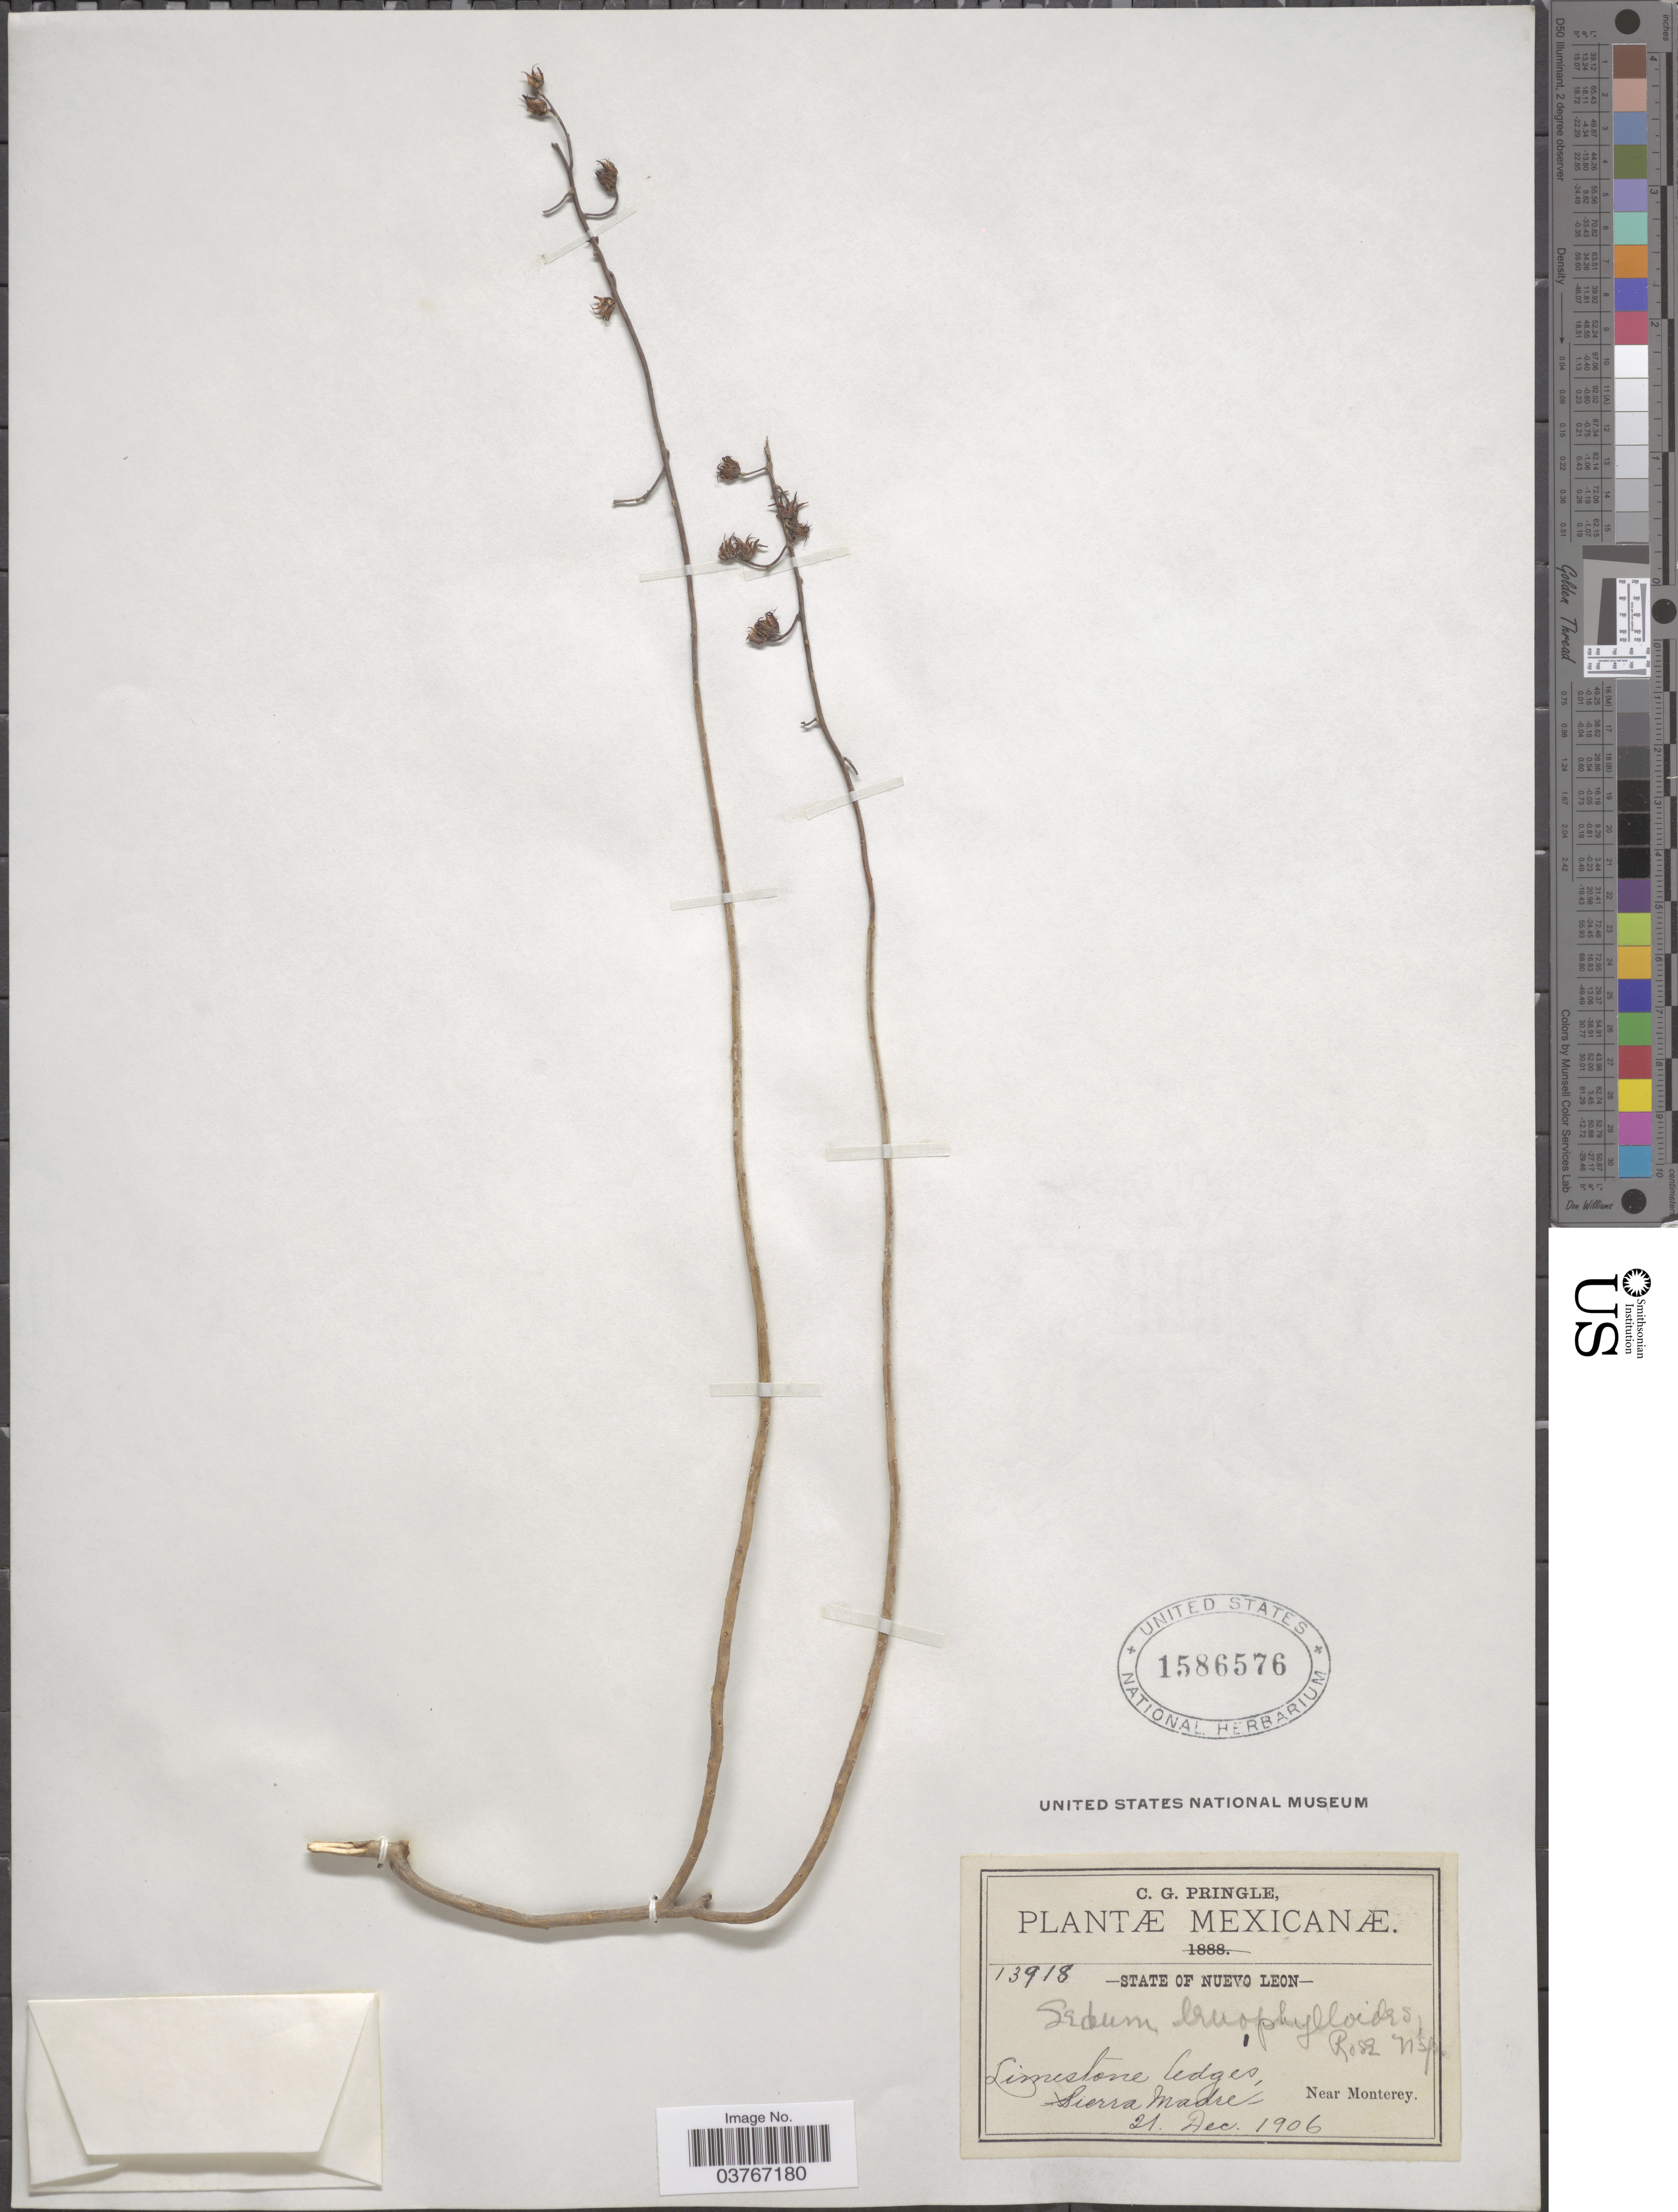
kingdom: Plantae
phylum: Tracheophyta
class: Magnoliopsida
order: Saxifragales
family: Crassulaceae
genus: Sedum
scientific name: Sedum lenophylloides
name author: Rose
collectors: C. G. Pringle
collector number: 13918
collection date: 1906-12-21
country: Mexico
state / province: Nuevo León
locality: Limestone ledges, Sierra Madre, Near Monterey.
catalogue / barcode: US 1586576